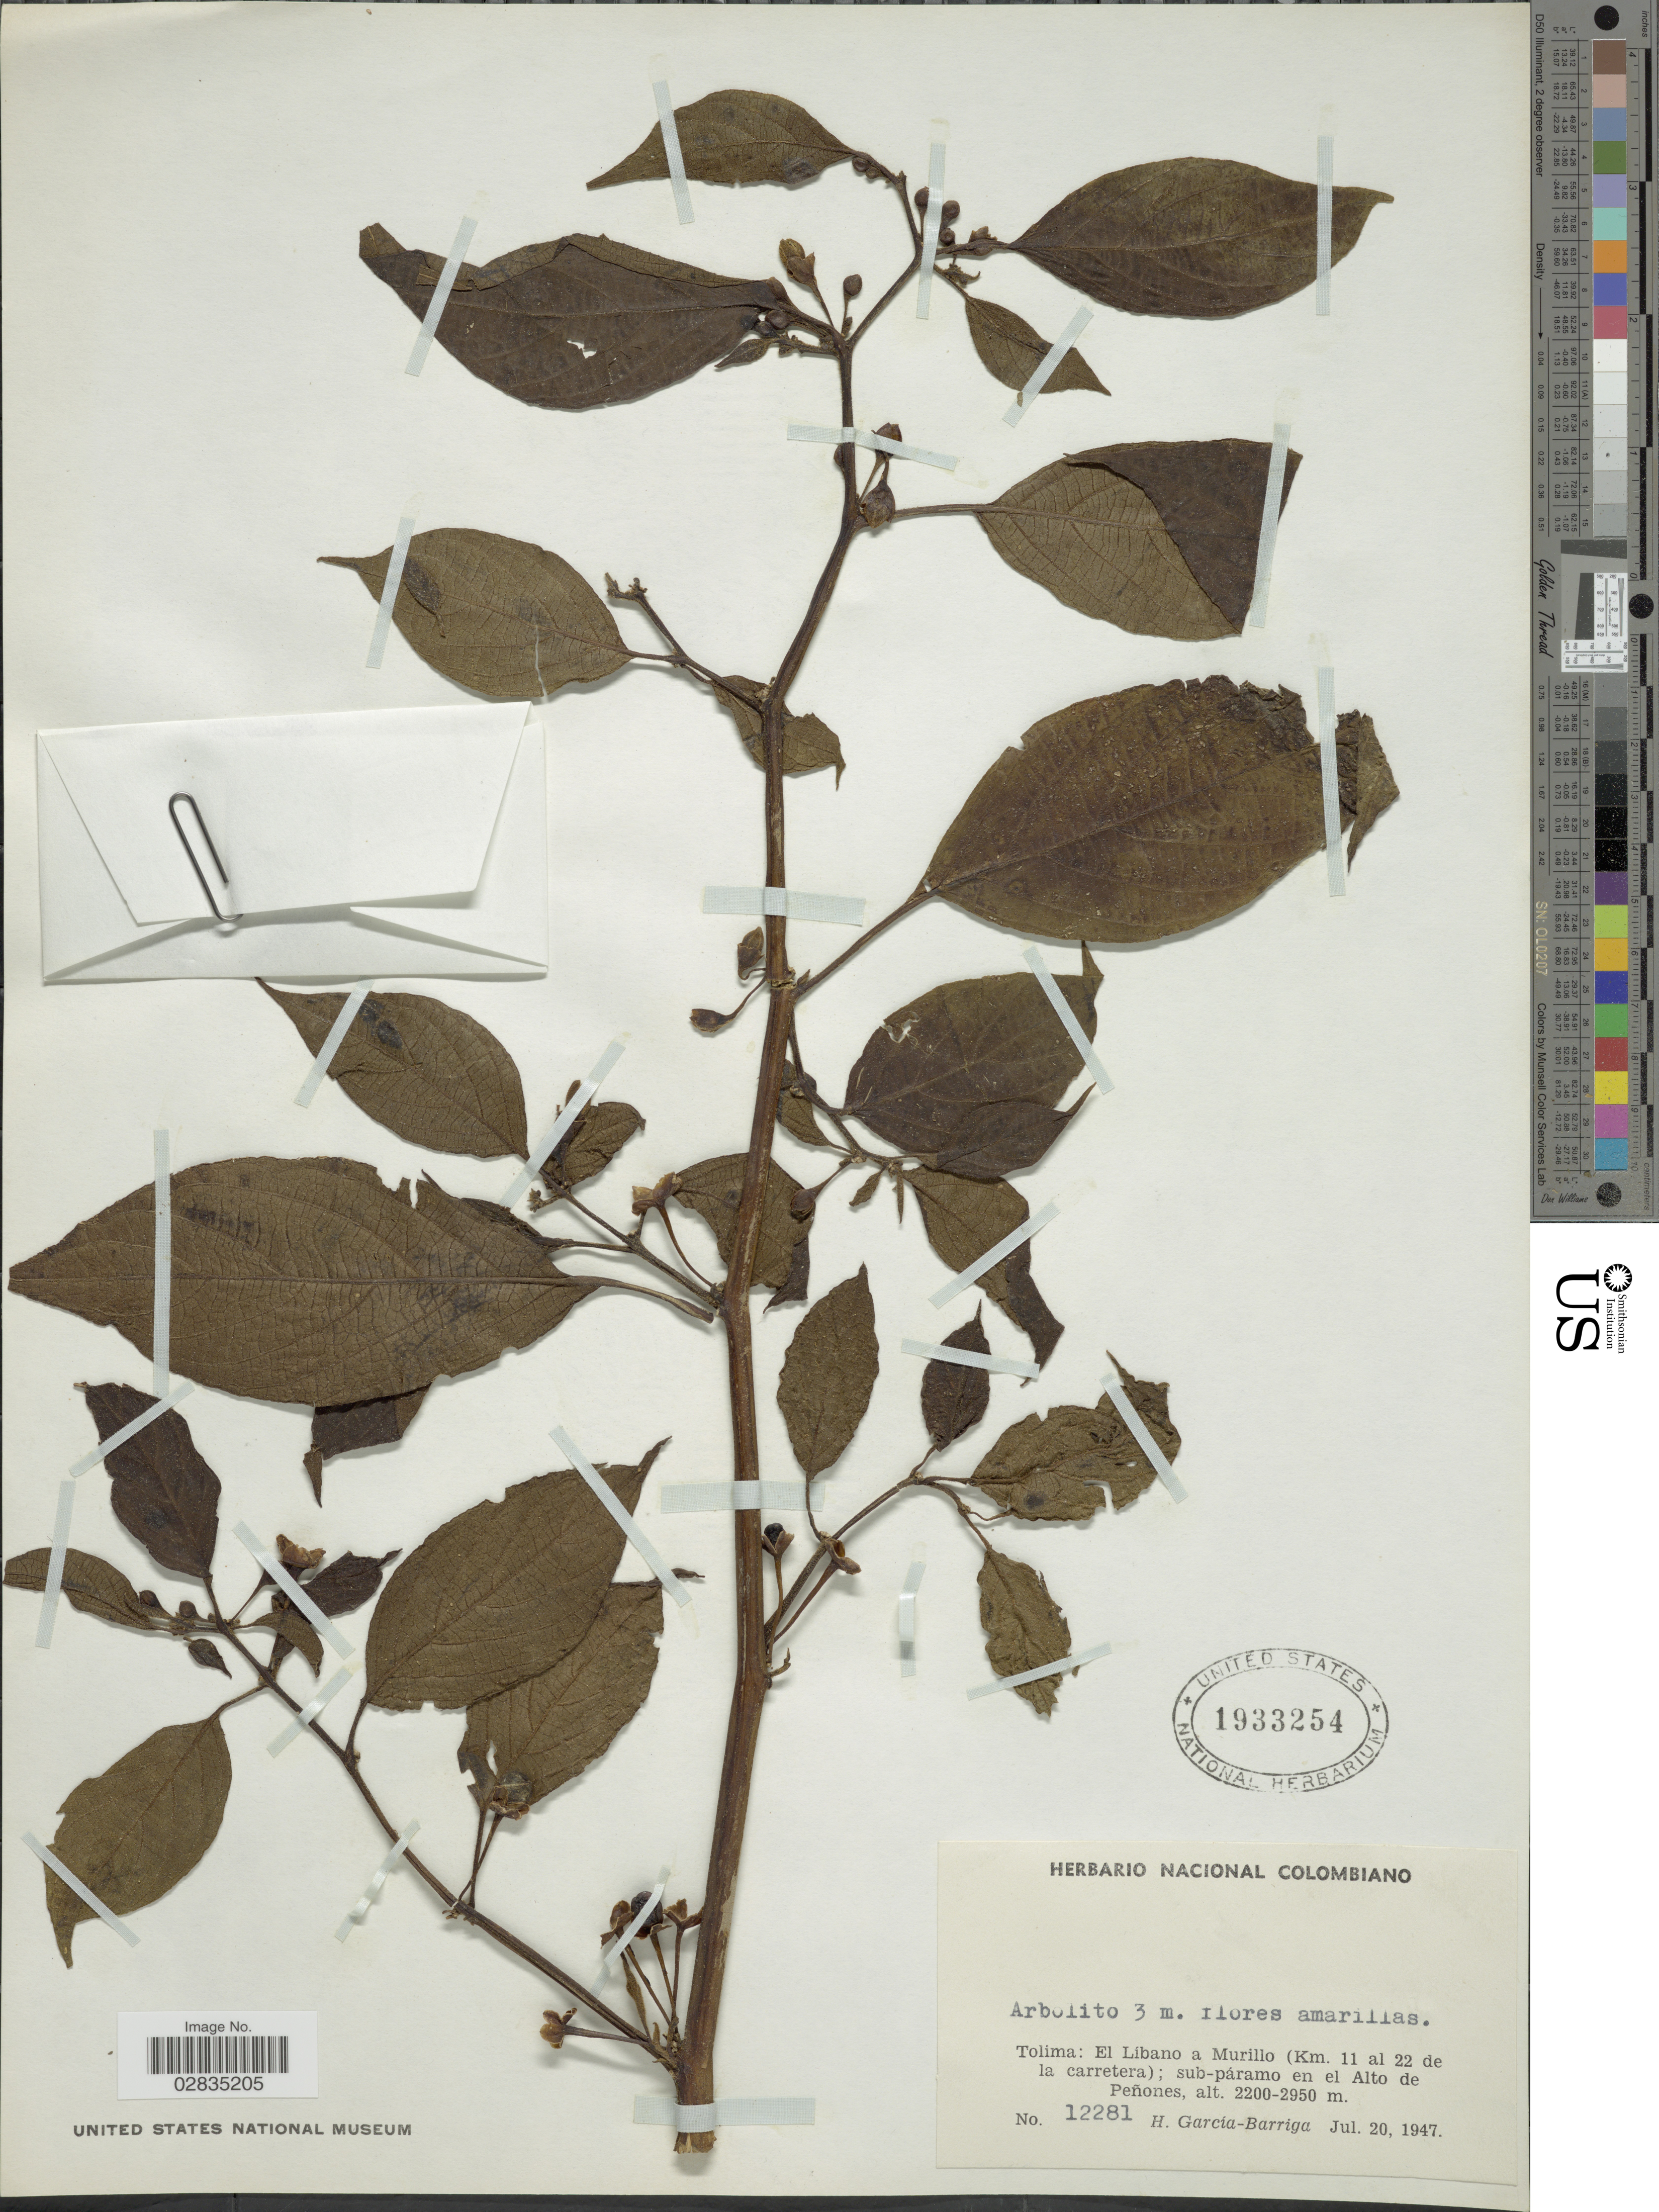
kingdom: Plantae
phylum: Tracheophyta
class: Magnoliopsida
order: Solanales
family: Solanaceae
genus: Witheringia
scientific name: Witheringia sp.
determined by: Knapp, S. D.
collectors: H. García Barriga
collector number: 12281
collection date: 1947-07-20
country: Colombia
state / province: Tolima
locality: El Líbano a Murillo (Km. 11 al 22 de la carretera); sub-páramo en el Alto de Peñones.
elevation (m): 2200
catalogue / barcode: US 1933254